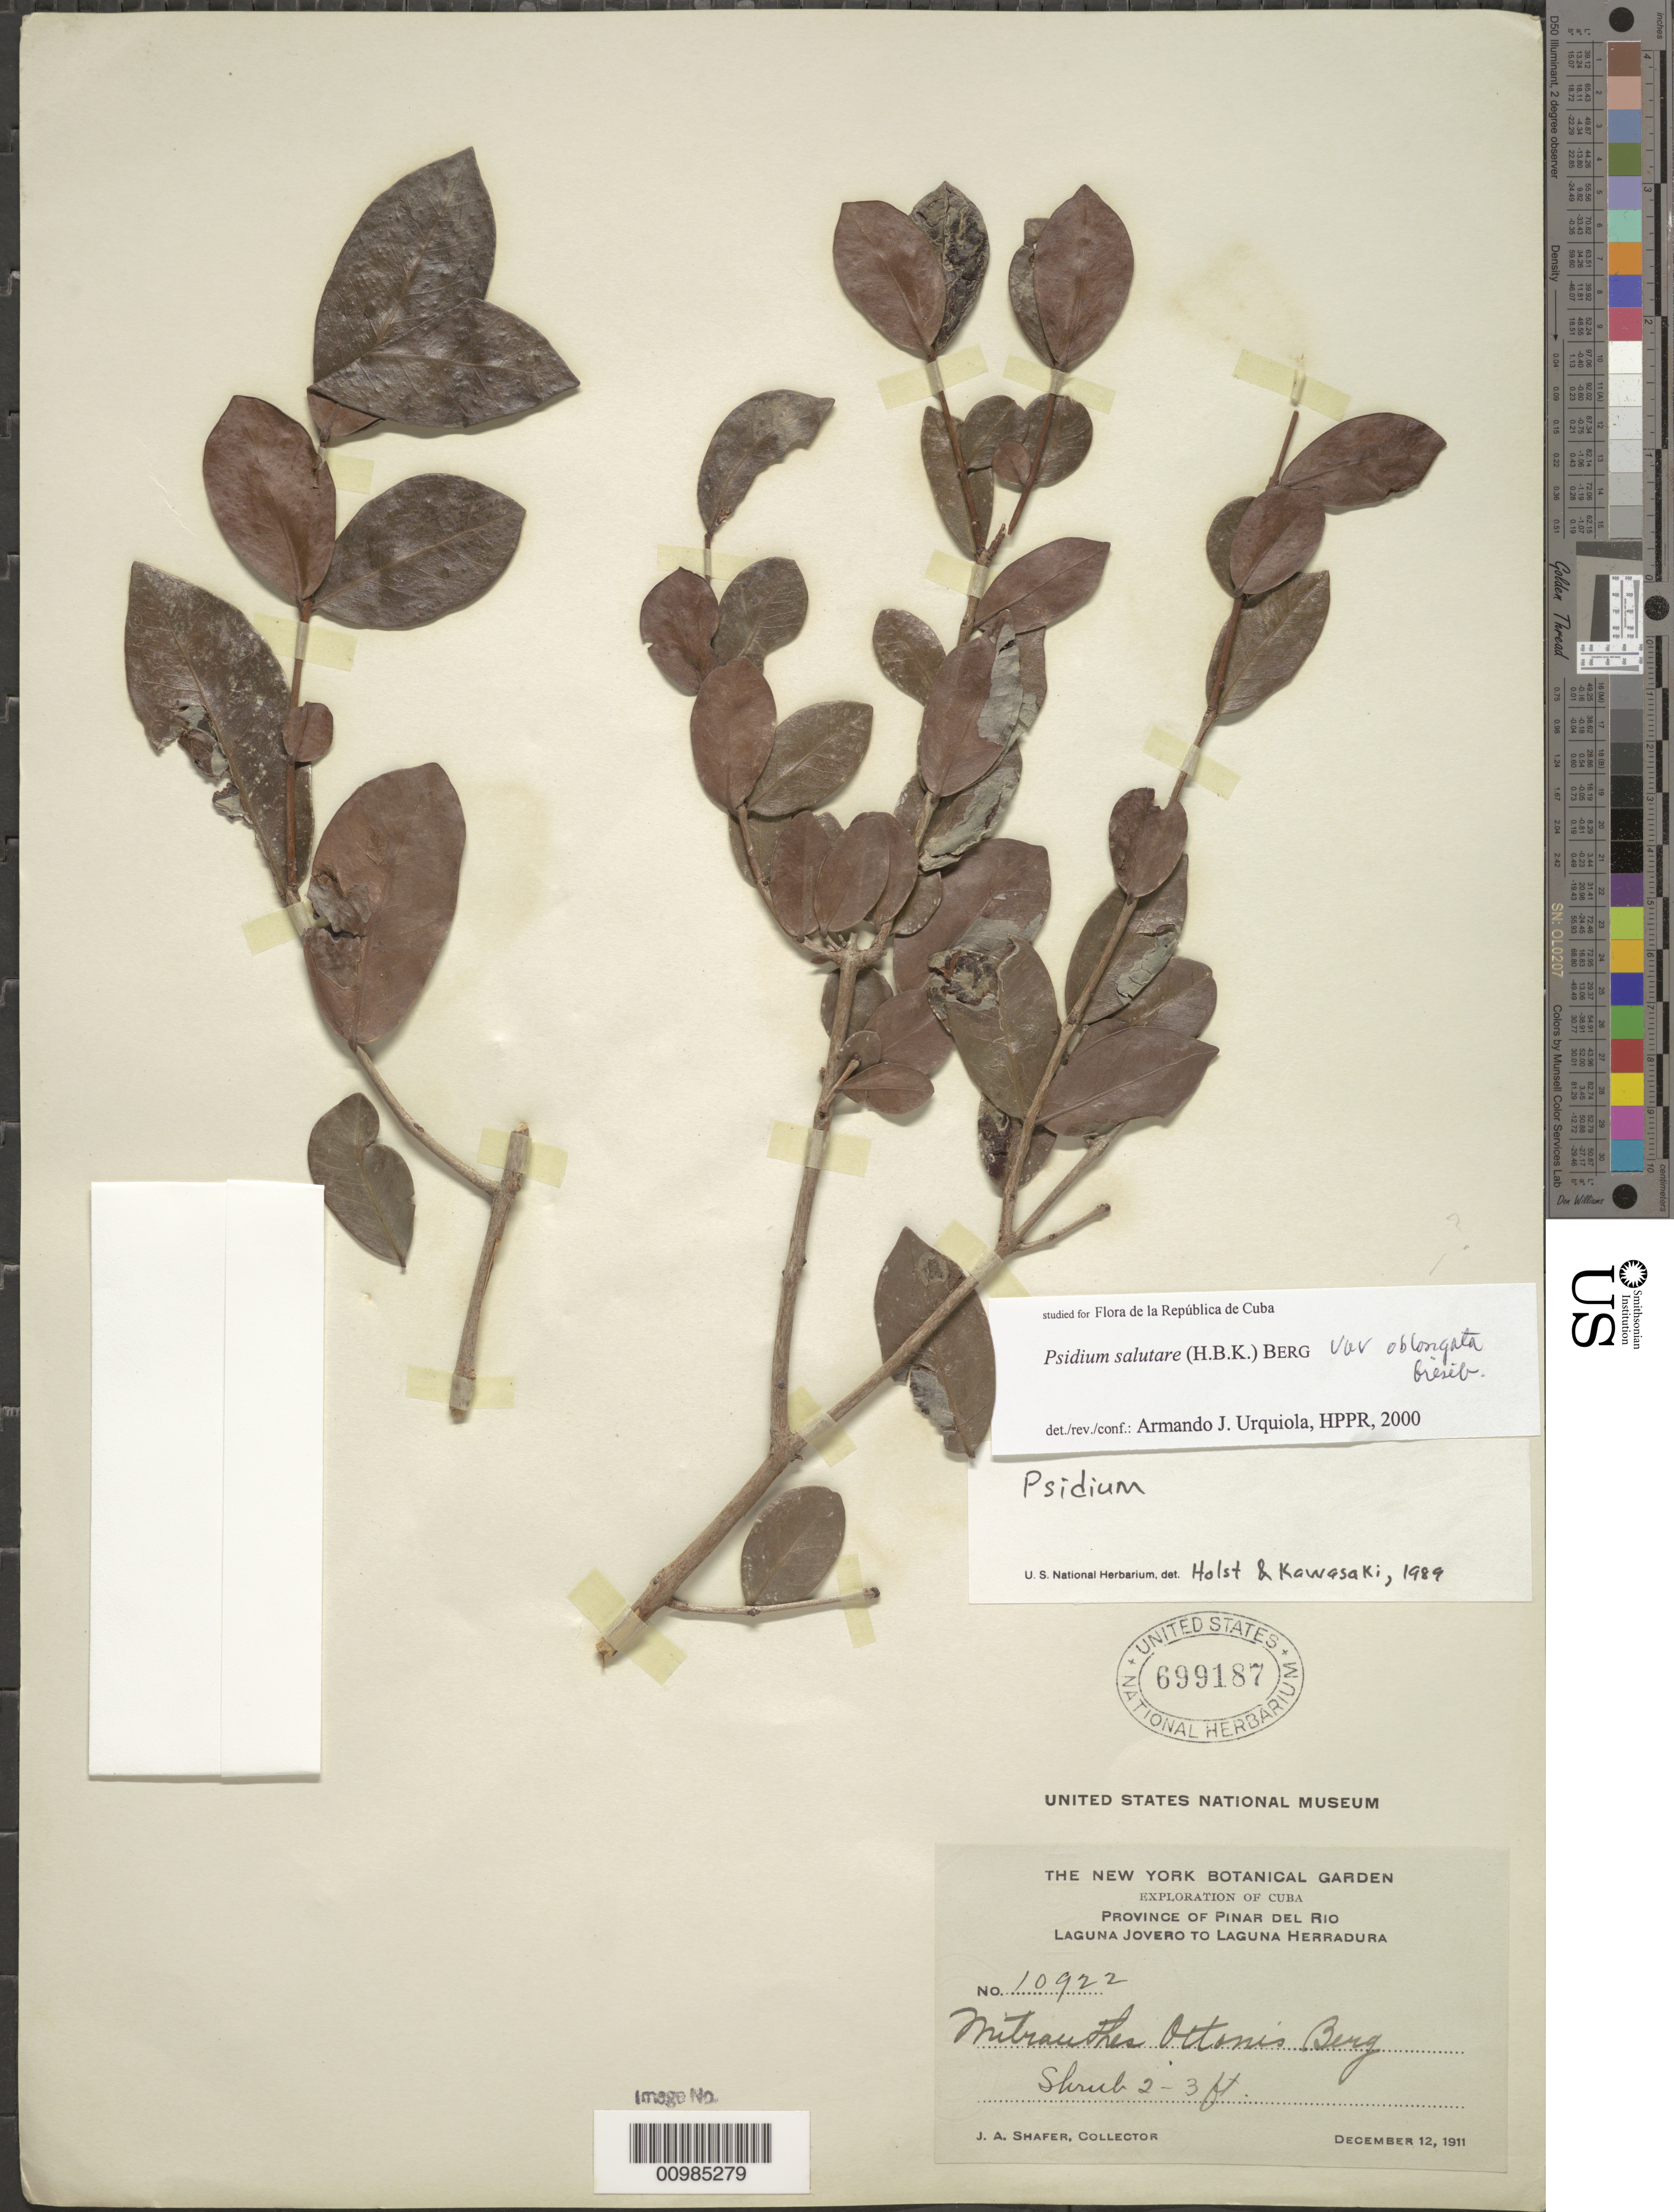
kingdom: Plantae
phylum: Tracheophyta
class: Magnoliopsida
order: Myrtales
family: Myrtaceae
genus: Psidium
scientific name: Psidium salutare var. obtusata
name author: Griseb.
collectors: J. A. Shafer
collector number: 10922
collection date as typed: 12 Dec 1911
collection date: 1911-12-12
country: Cuba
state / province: Pinar del Rio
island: Cuba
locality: Laguna Jovero to Laguna Herradura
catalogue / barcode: US 699187